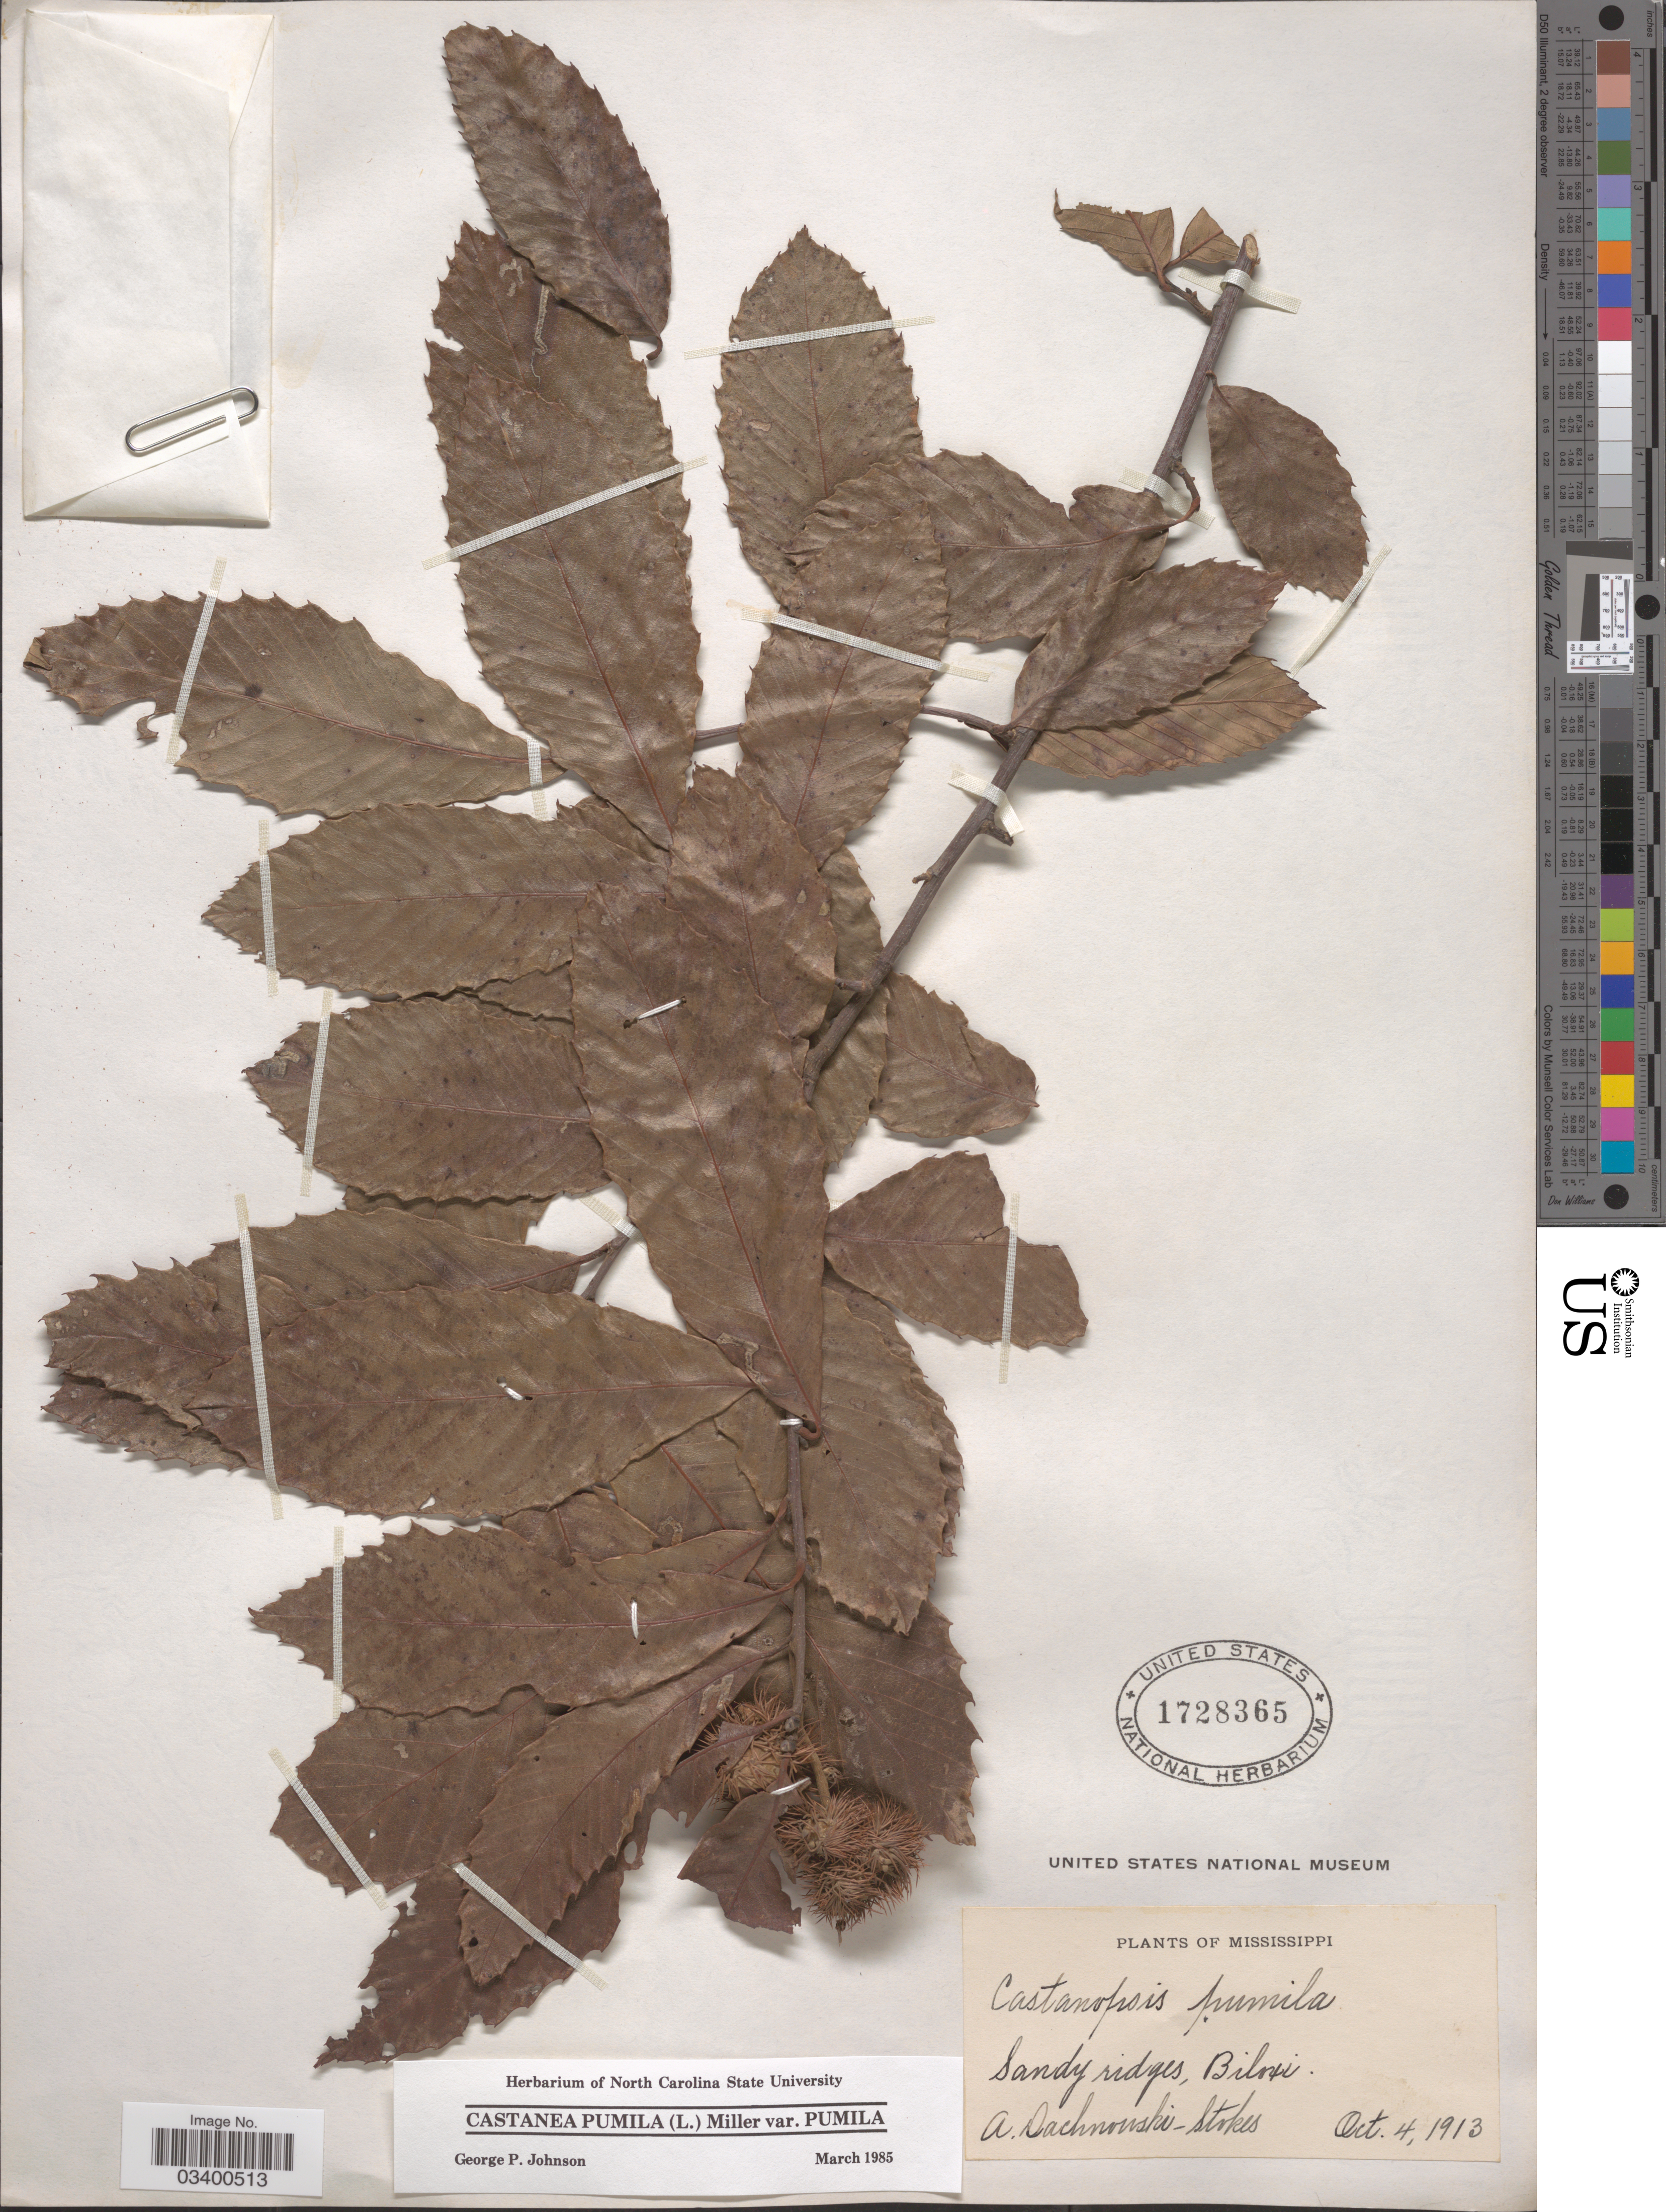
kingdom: Plantae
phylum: Tracheophyta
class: Magnoliopsida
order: Fagales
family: Fagaceae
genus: Castanea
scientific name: Castanea pumila var. pumila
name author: (L.) Mill.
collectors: A. P. Dachnowski-Stokes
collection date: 1913-10-04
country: United States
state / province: Mississippi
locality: Biloxi.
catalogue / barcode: US 1728365